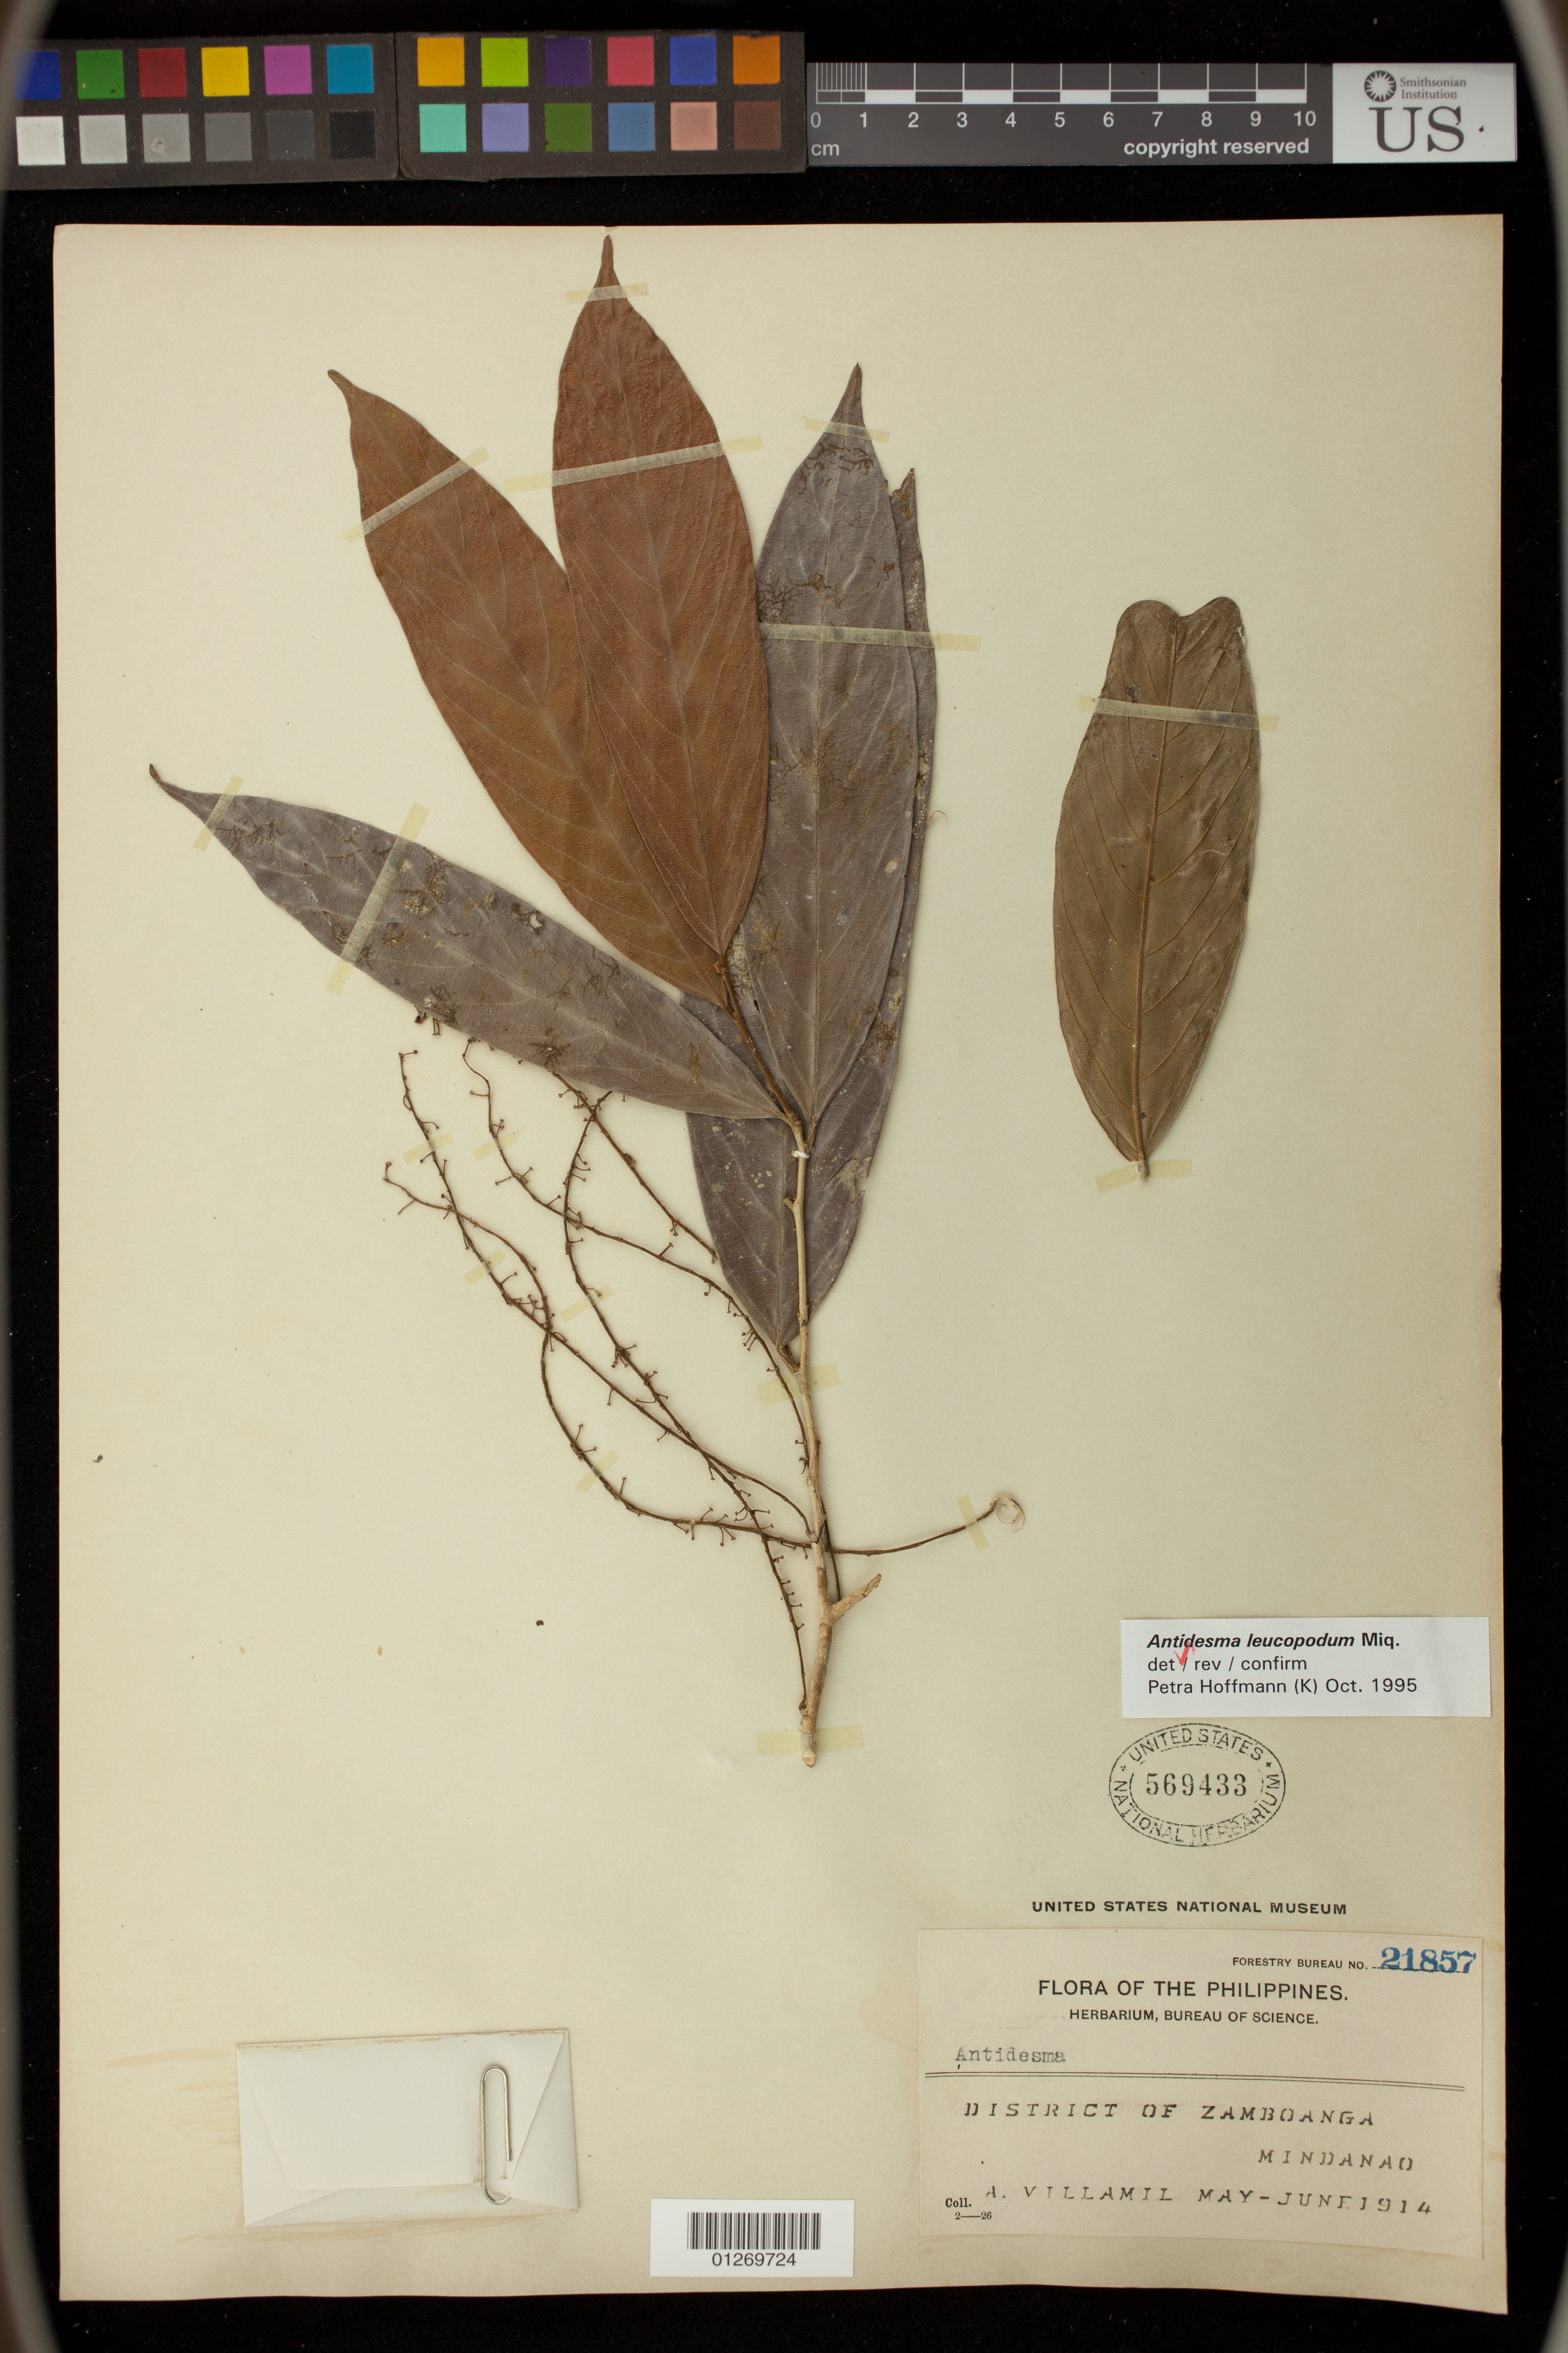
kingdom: Plantae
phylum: Tracheophyta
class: Magnoliopsida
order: Malpighiales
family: Phyllanthaceae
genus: Antidesma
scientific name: Antidesma leucopodum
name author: Miq.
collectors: A. Villamil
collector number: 21857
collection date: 1914-05/1914-06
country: Philippines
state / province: Zamboanga Peninsula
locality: District of Zamboanga,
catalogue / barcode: US 569433